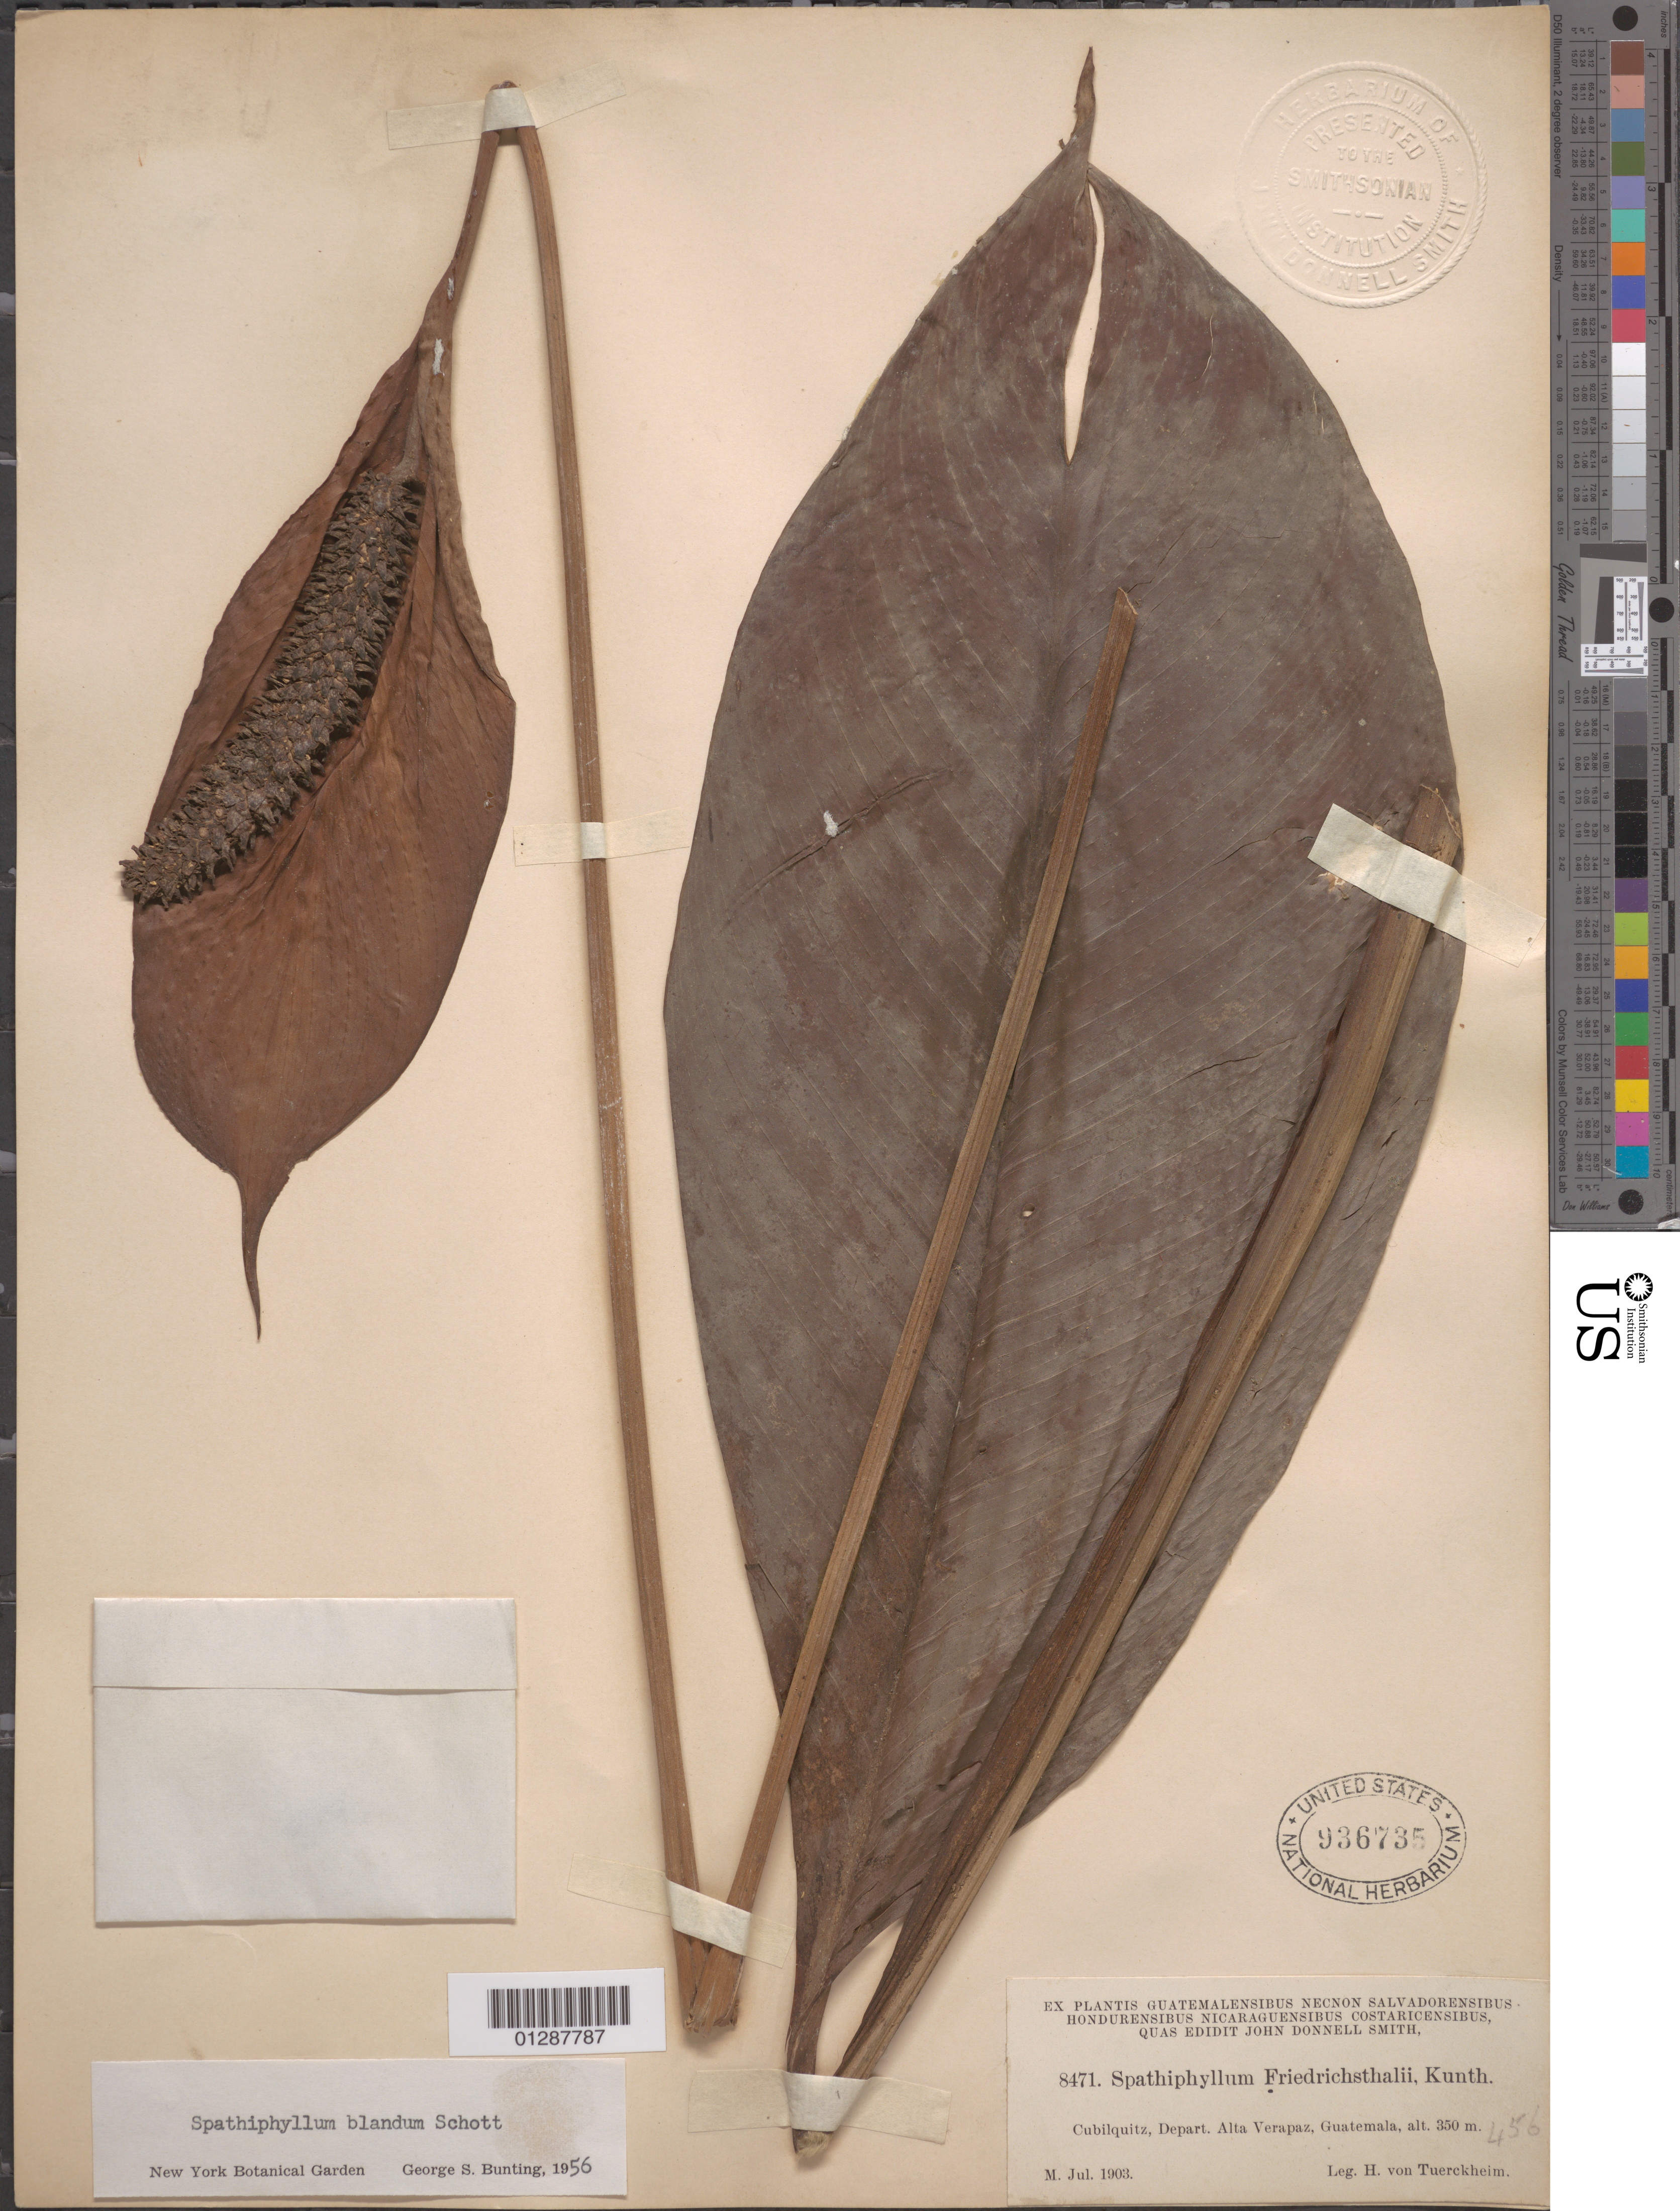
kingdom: Plantae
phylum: Tracheophyta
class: Liliopsida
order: Alismatales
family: Araceae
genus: Spathiphyllum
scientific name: Spathiphyllum blandum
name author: Schott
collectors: H. von Türckheim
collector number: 8471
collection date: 1903-07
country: Guatemala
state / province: Alta Verapaz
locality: Cubilquitz, Depart. Alta Verapaz.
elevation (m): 350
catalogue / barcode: US 936735